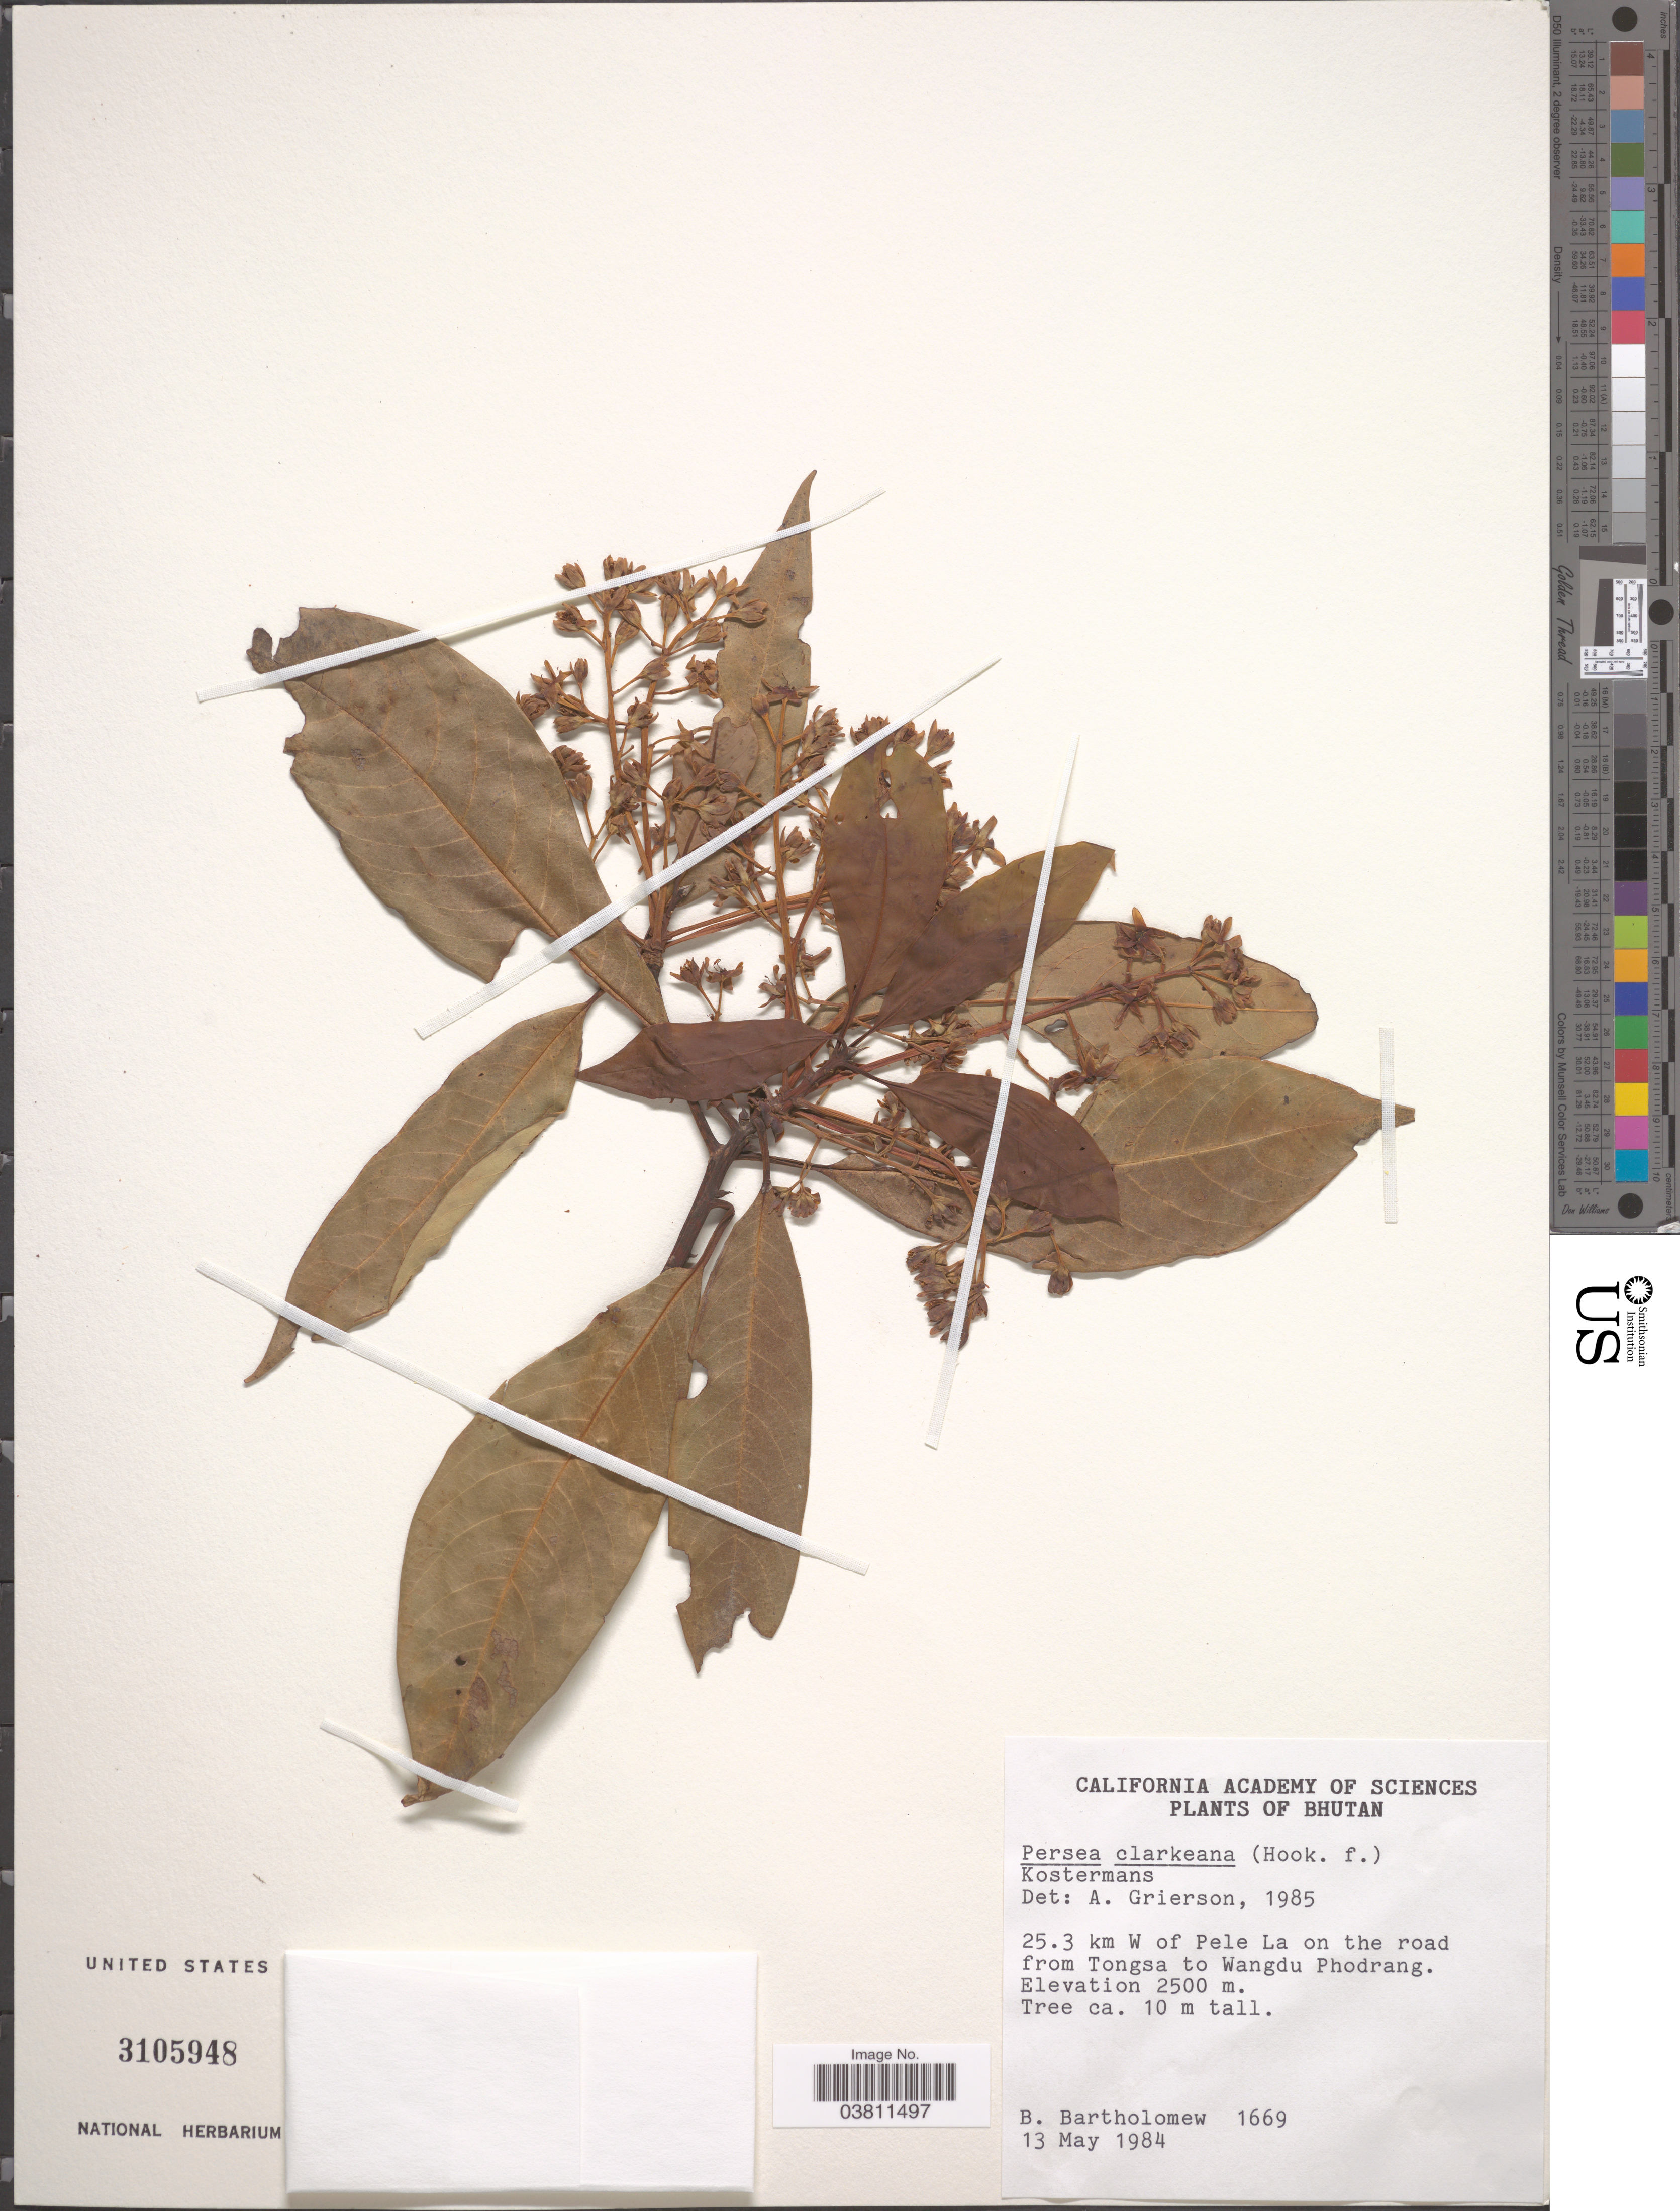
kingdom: Plantae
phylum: Tracheophyta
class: Magnoliopsida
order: Laurales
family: Lauraceae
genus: Persea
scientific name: Persea clarkeana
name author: (King ex Hook. f.) Kosterm.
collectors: B. Bartholomew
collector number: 1669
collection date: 1984-05-13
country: Bhutan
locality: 25.3 km W of Pele La on the road from Tongsa to Wangdu Phodrang.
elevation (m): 2500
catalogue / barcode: US 3105948